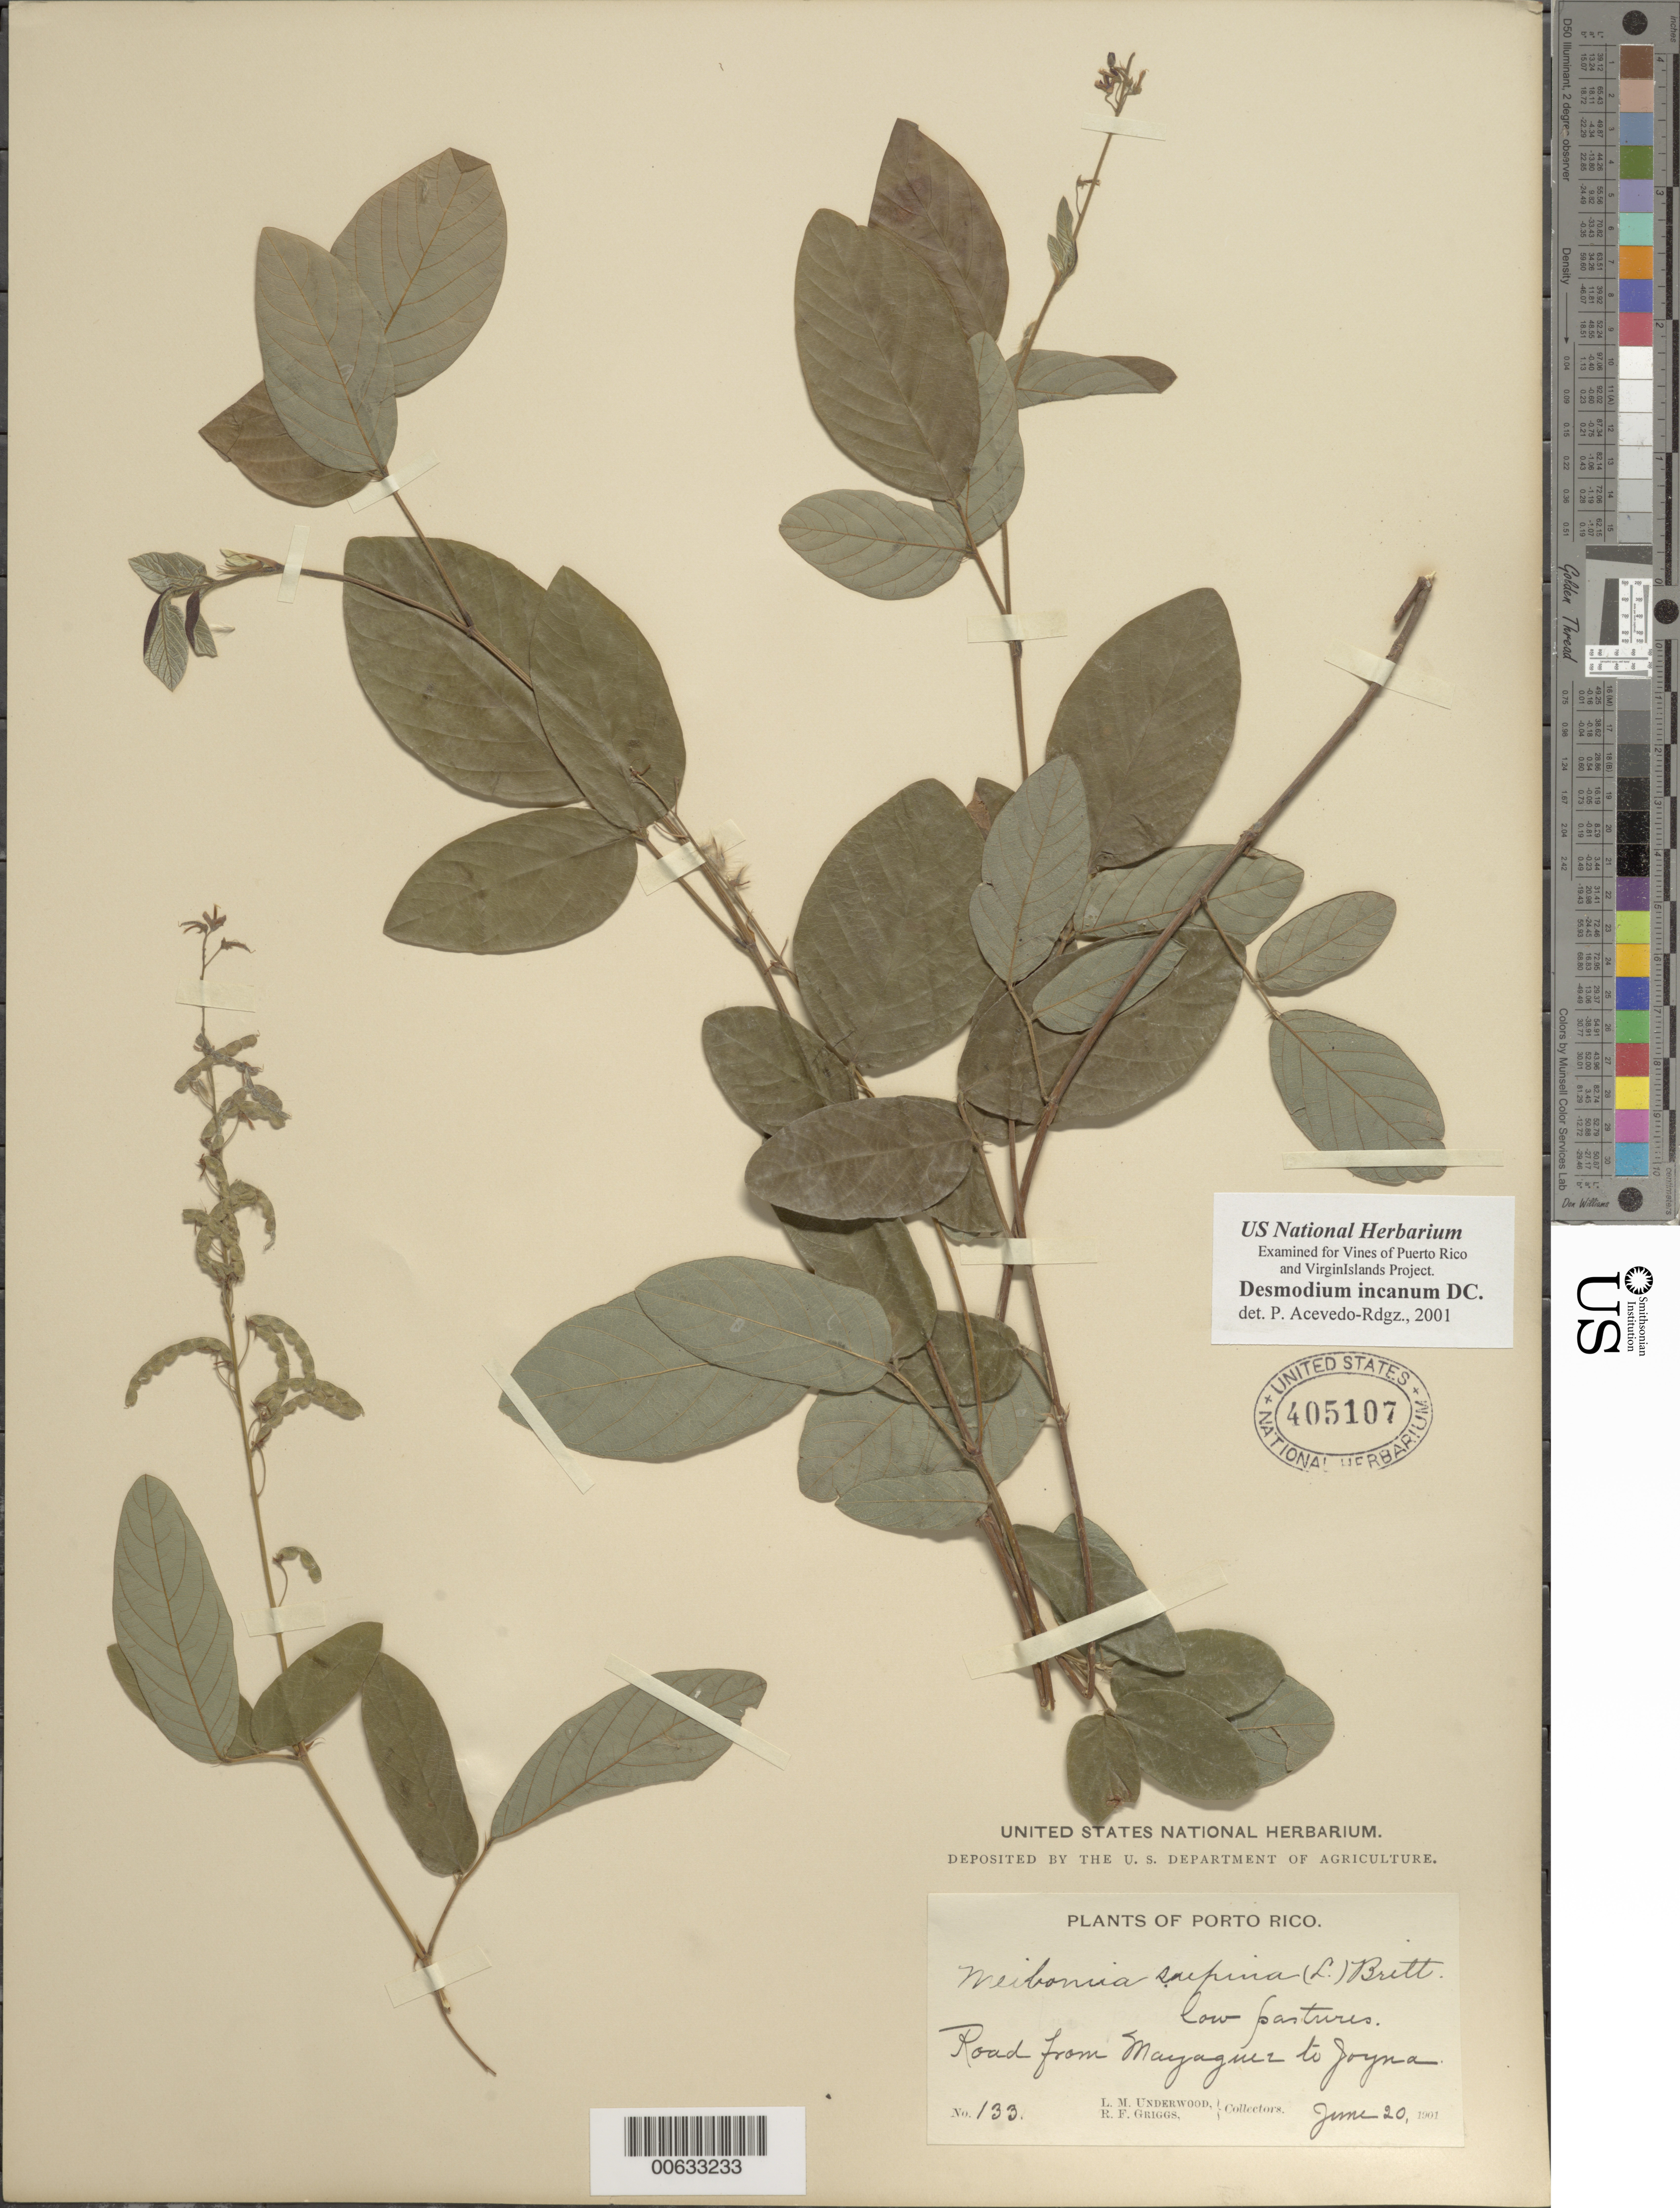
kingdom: Plantae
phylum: Tracheophyta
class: Magnoliopsida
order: Fabales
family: Fabaceae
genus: Desmodium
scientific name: Desmodium incanum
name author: (Sw.) DC.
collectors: L. M. Underwood & R. F. Griggs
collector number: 133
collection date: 1901-06-20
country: Puerto Rico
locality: Porto Rico, Road from Mayaguer to Joyna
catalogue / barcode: US 405107